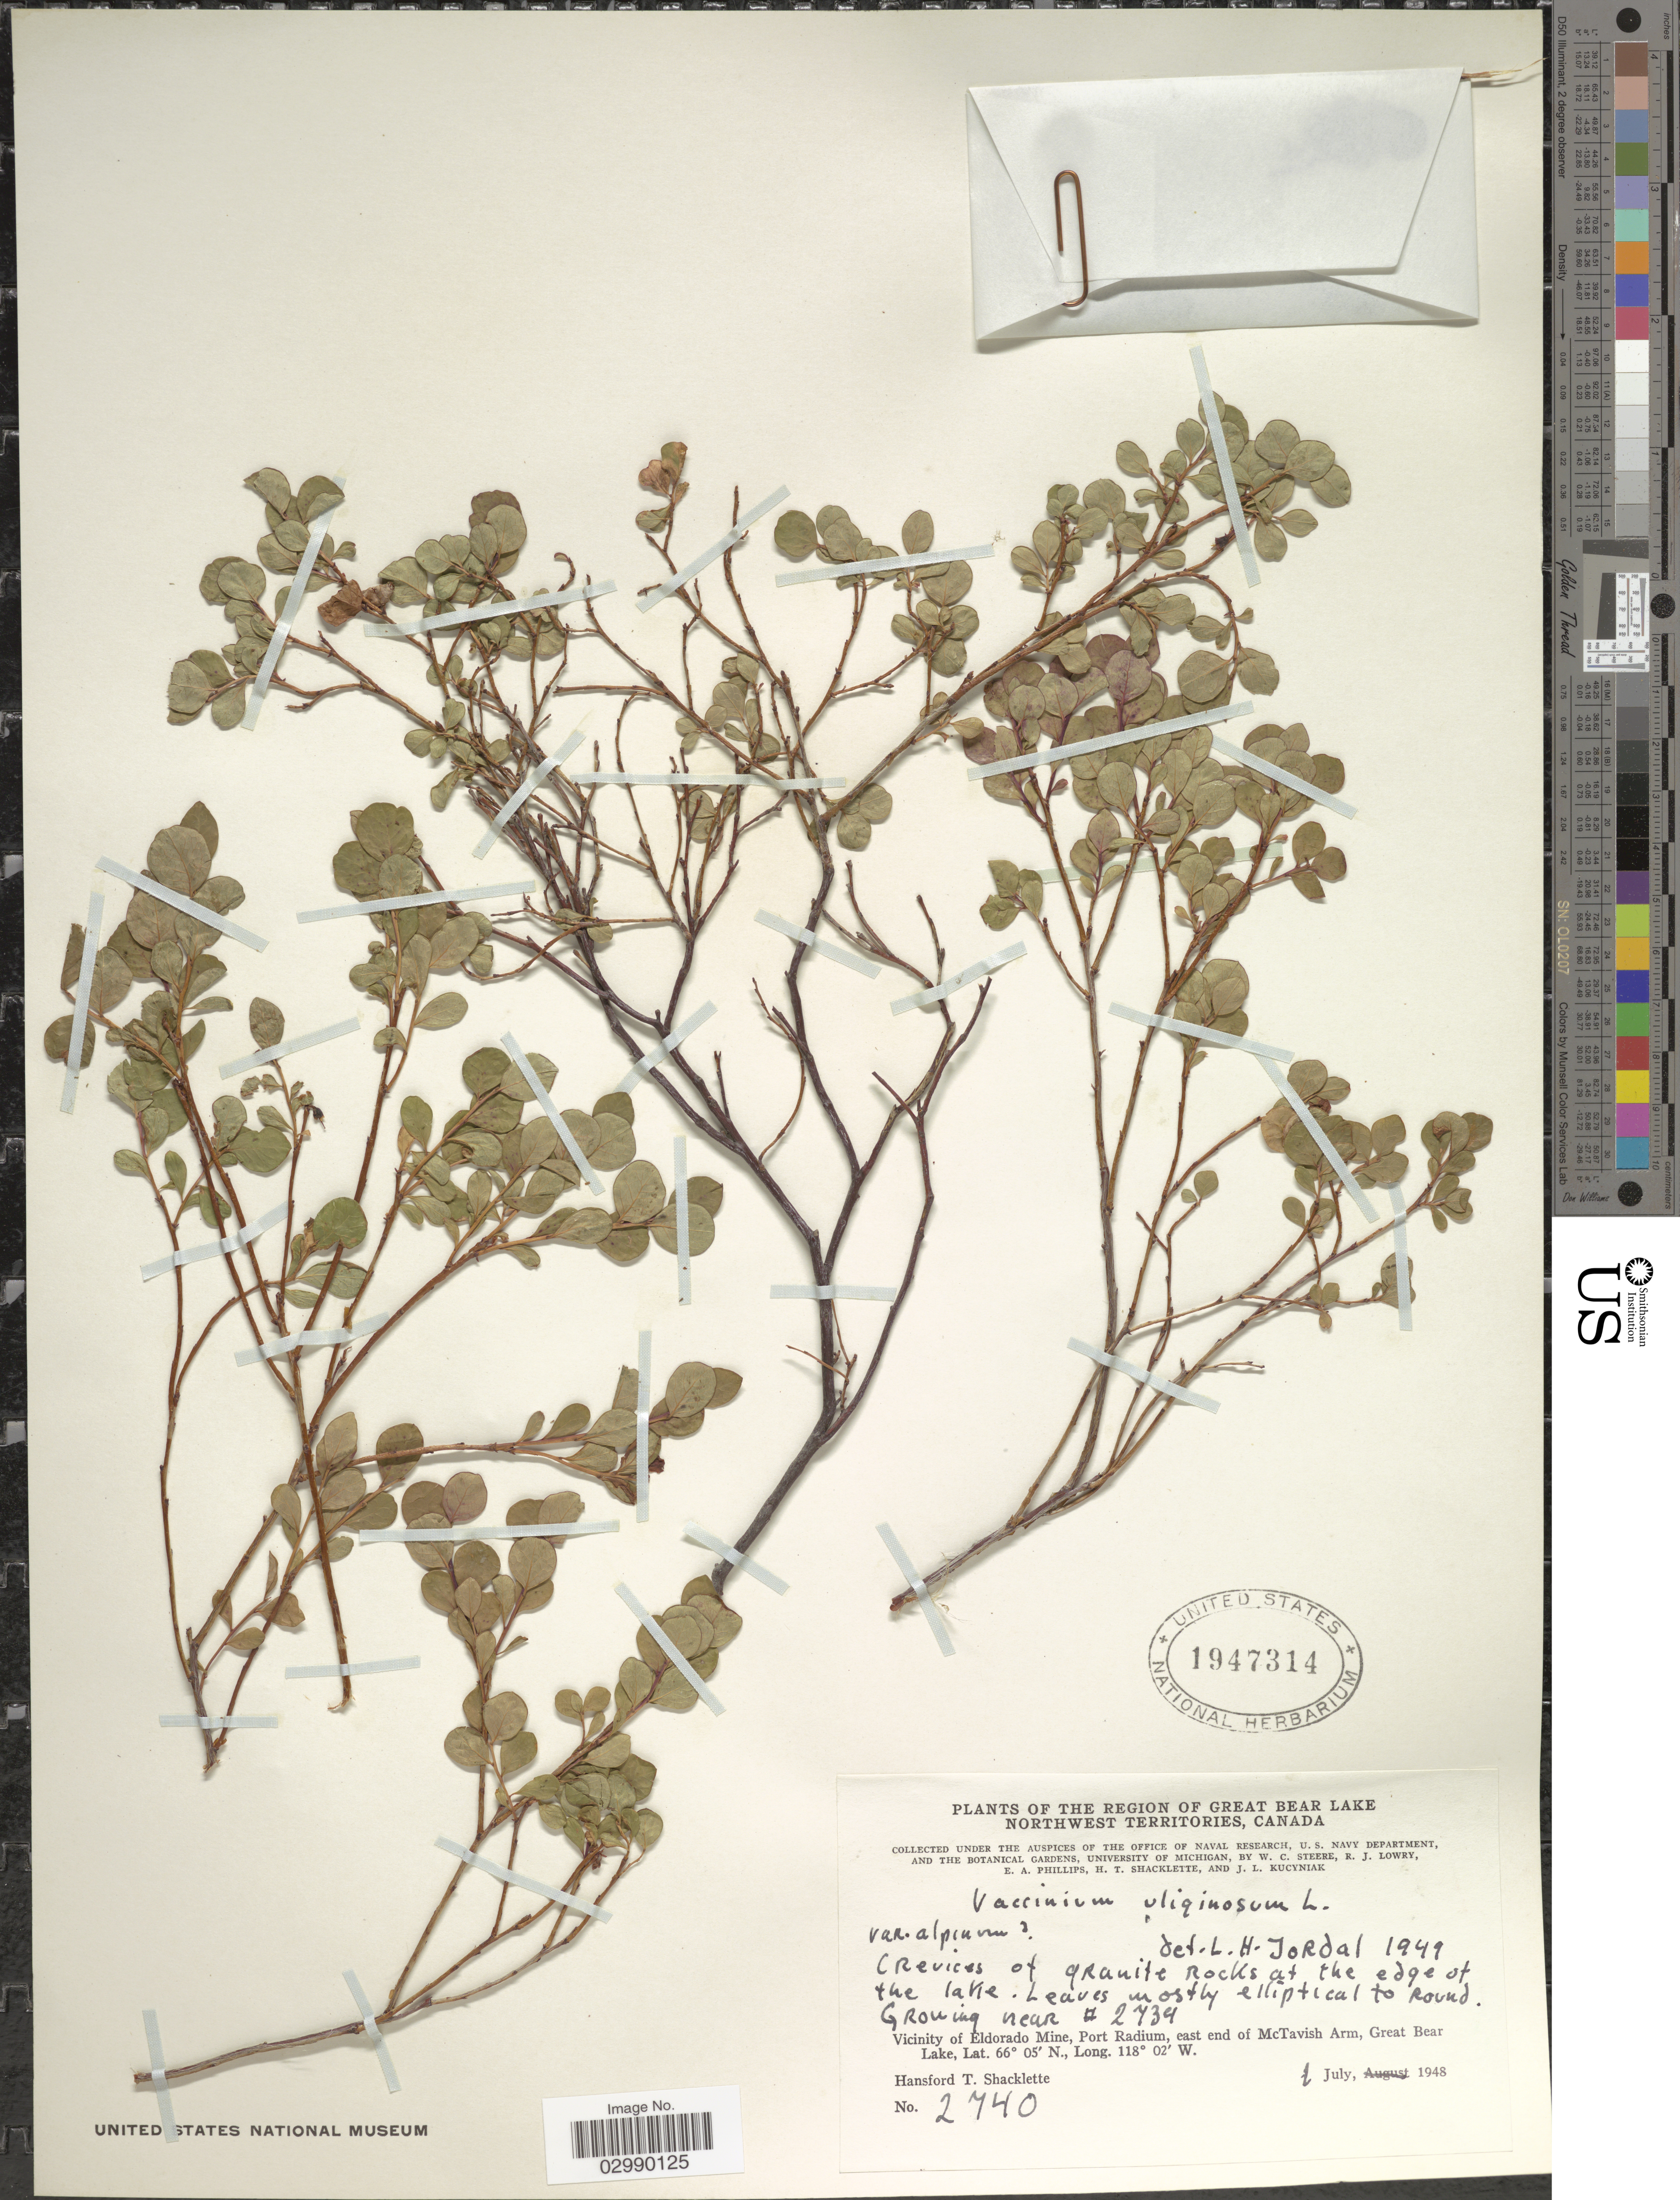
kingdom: Plantae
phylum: Tracheophyta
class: Magnoliopsida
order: Ericales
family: Ericaceae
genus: Vaccinium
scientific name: Vaccinium uliginosum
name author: L.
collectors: H. Shacklette, W. C. Steere, R. Lowry, E. Phillips & J. Kucyniak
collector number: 2740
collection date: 1948-07-01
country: Canada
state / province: Northwest Territories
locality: The Region of Great Bear Lake, Vicinity of Eldorado Mine, Port Radium, east end of McTavish Arm, Great Bear Lake.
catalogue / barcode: US 1947314